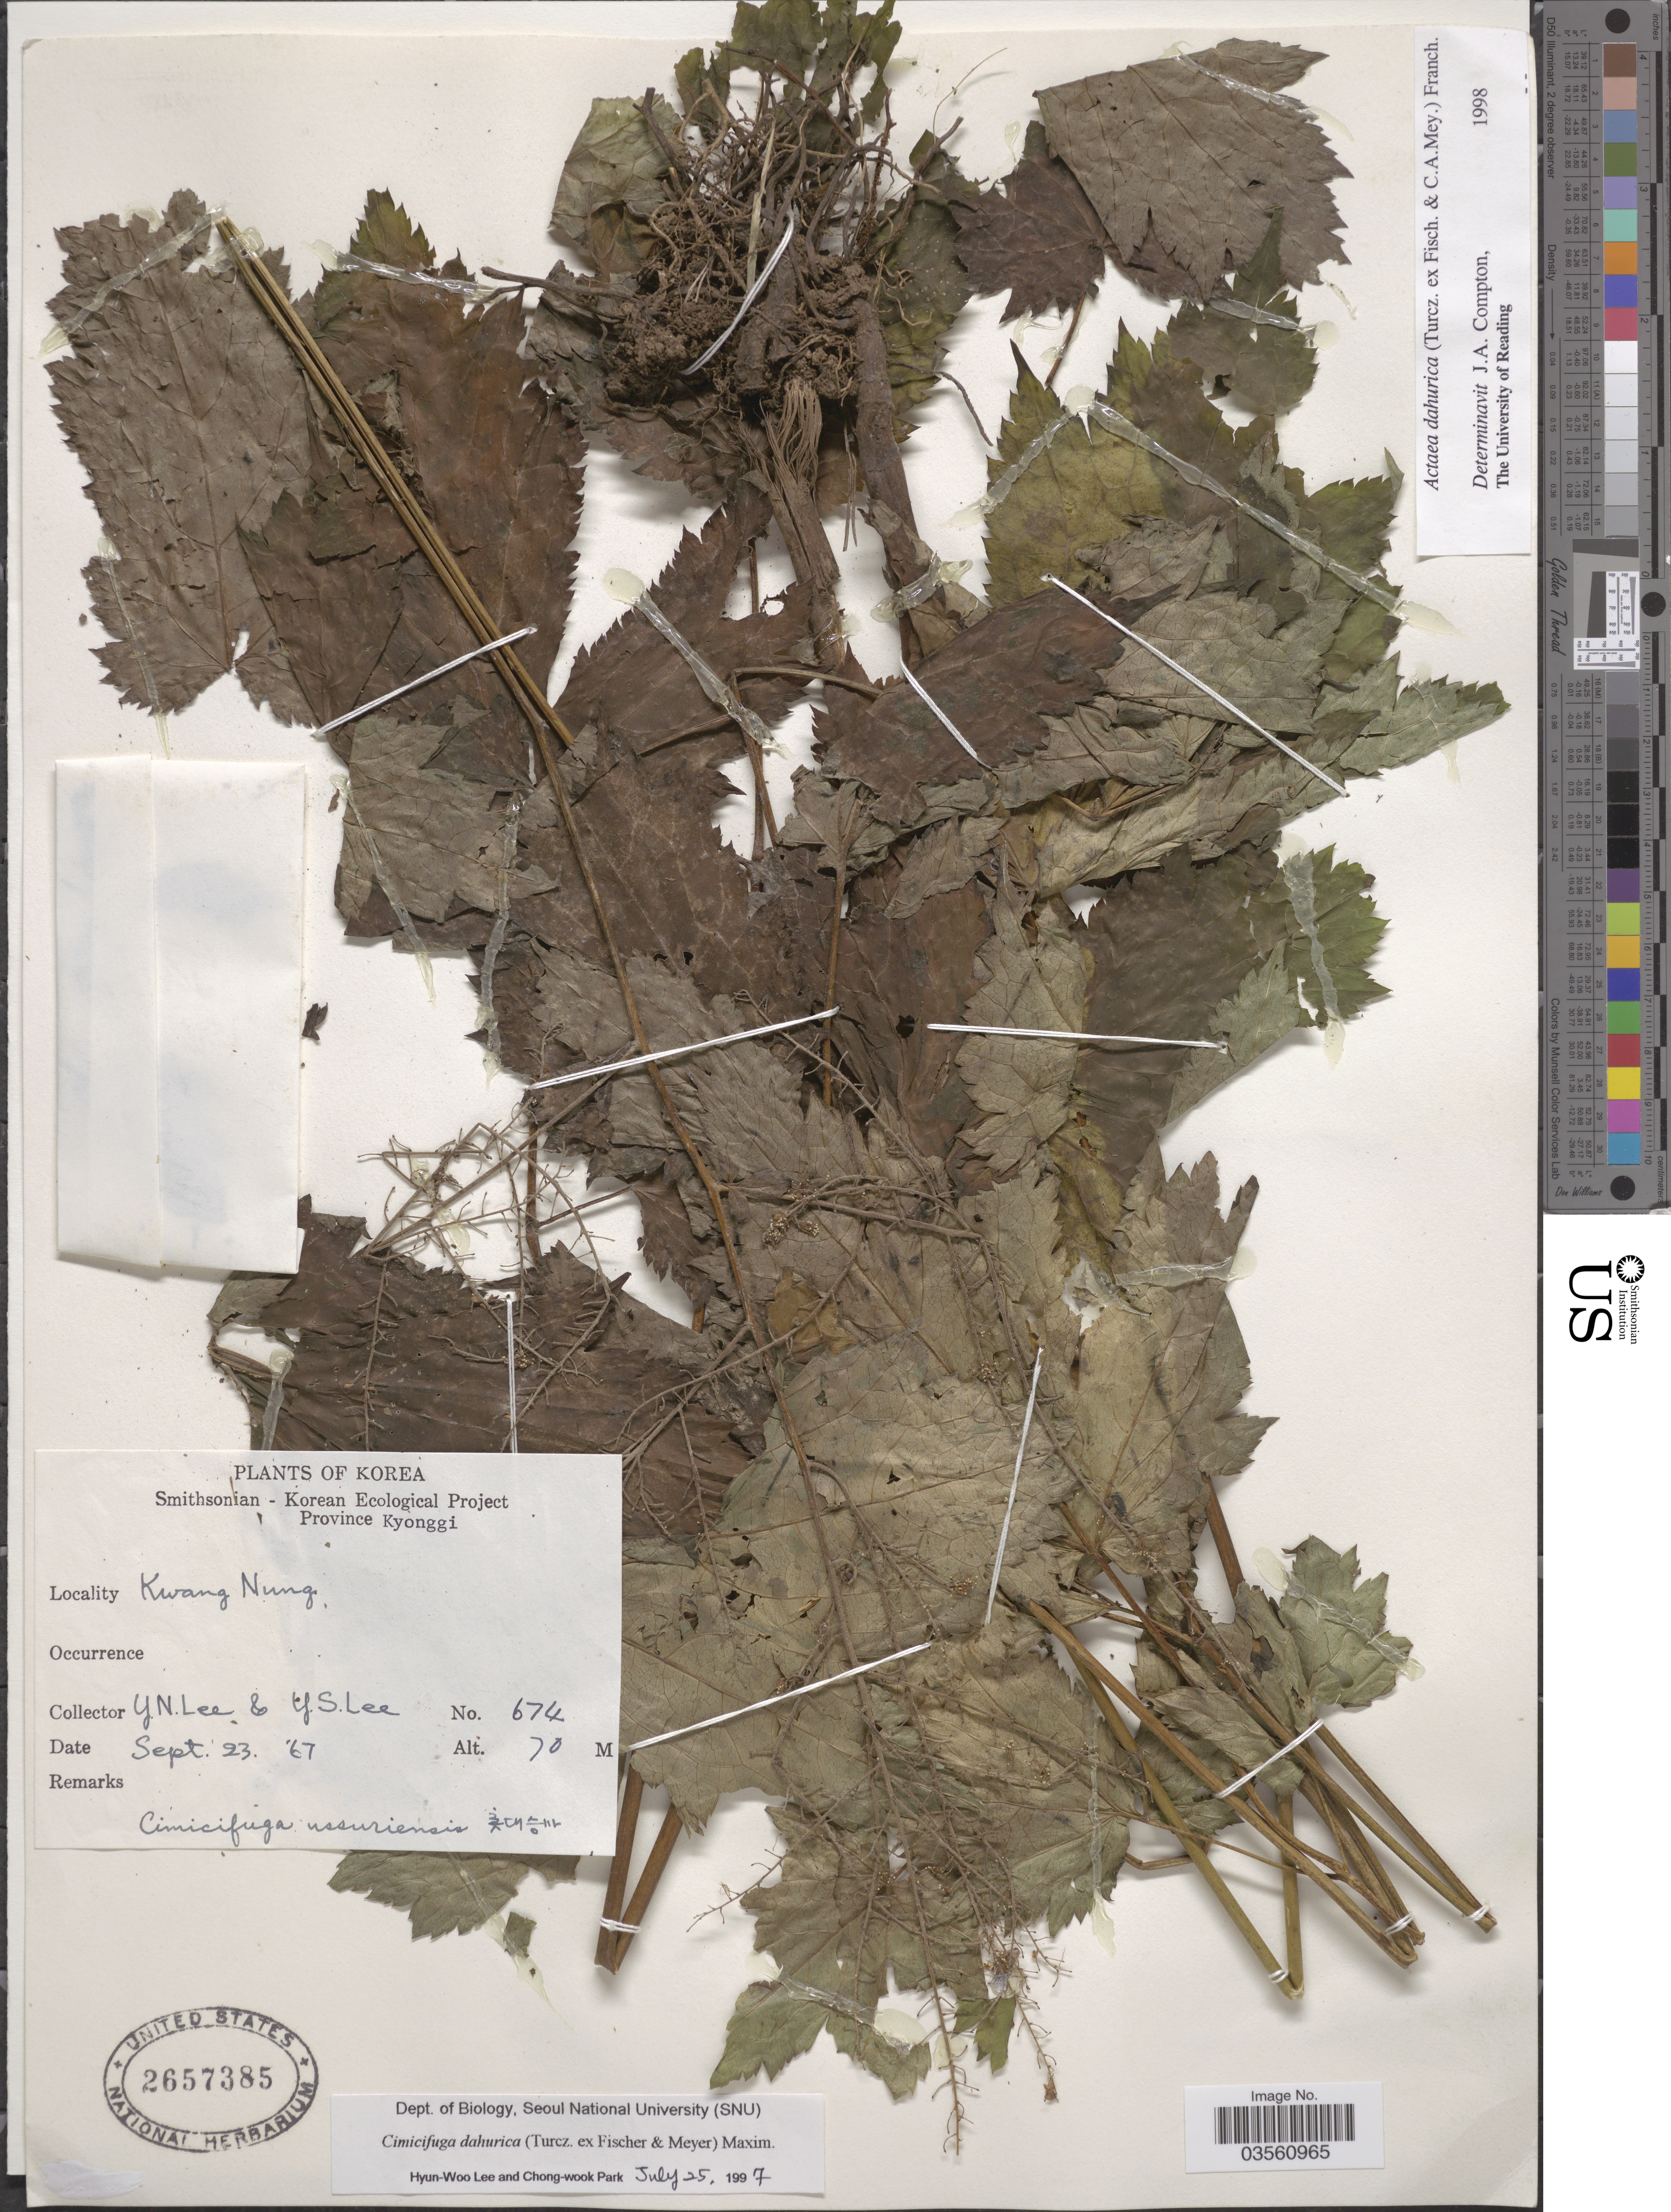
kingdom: Plantae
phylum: Tracheophyta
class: Magnoliopsida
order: Ranunculales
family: Ranunculaceae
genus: Actaea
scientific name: Actaea dahurica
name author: (Turcz. ex Fisch. & C.A. Mey.) Franch.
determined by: Compton, J. A.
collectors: Y. N. Lee & Y. S. Lee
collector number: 674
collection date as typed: Transcribed d/m/y: 23/9/67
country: South Korea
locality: Kwang Nung.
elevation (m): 70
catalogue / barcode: US 2657385